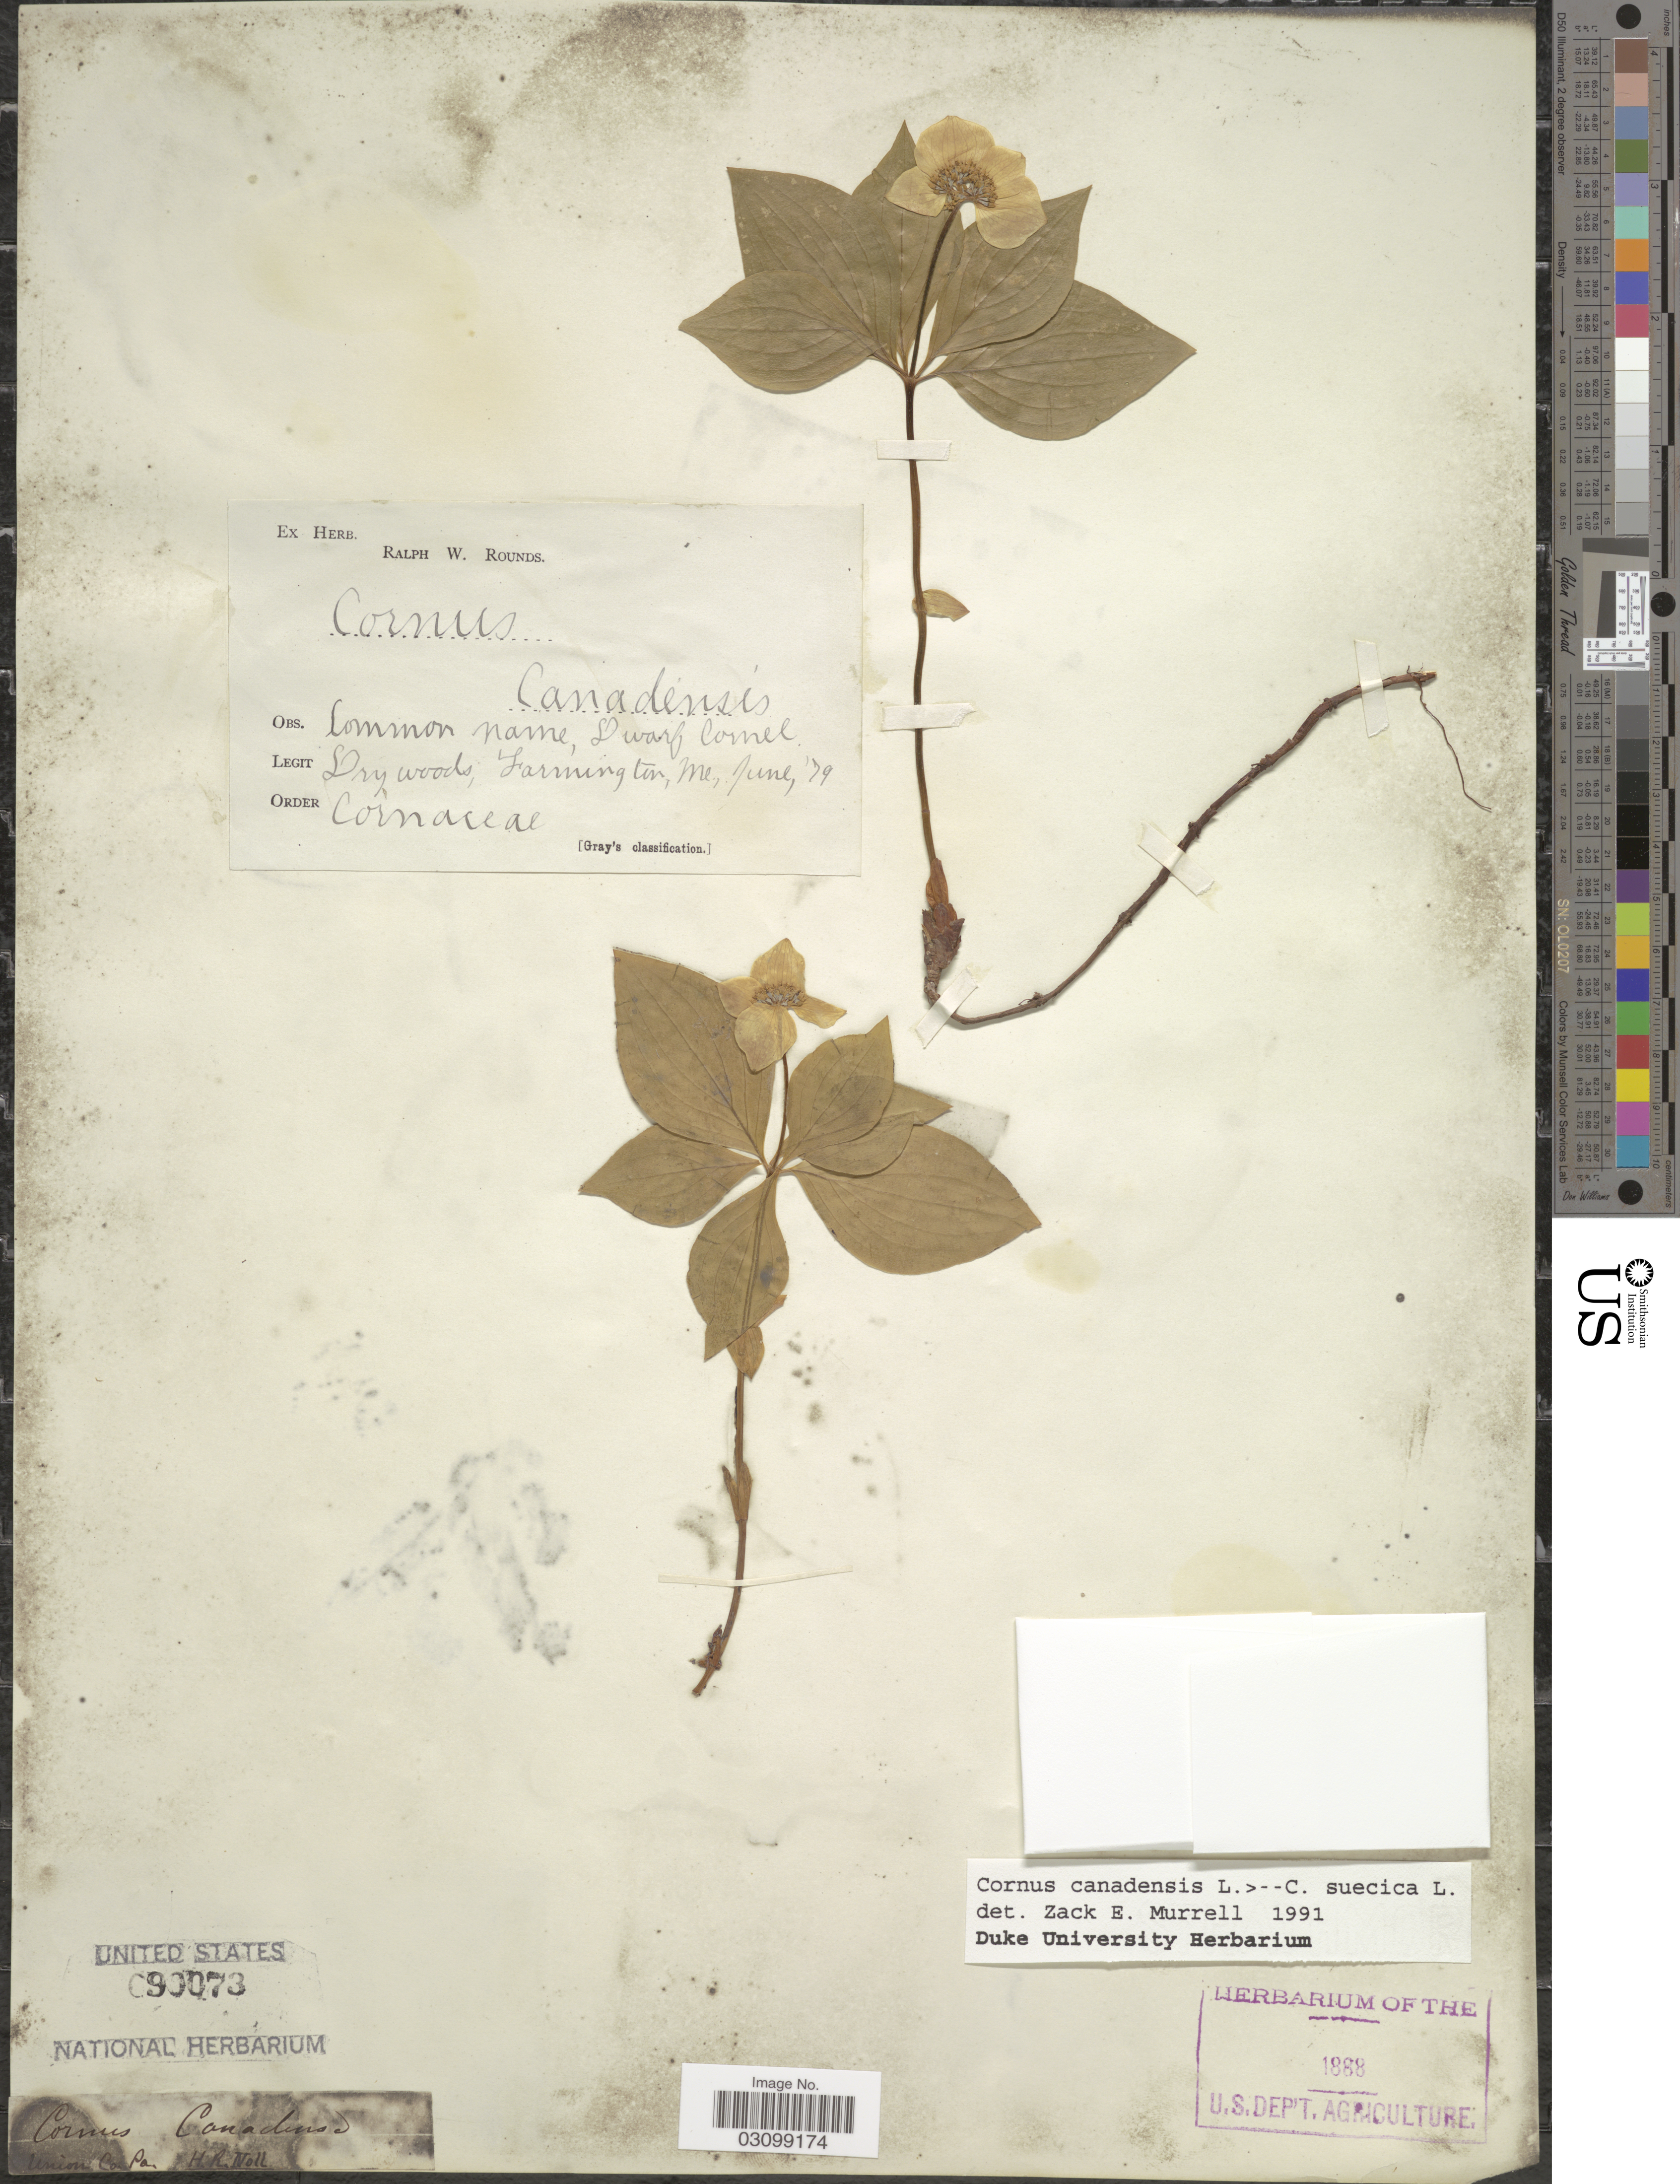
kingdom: Plantae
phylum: Tracheophyta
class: Magnoliopsida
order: Cornales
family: Cornaceae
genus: Cornus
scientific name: Cornus sp.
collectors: Ex herb. Ralph W. Rounds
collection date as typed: Transcribed d/m/y: /6/79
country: United States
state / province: Maine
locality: Farmington.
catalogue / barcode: US 90073